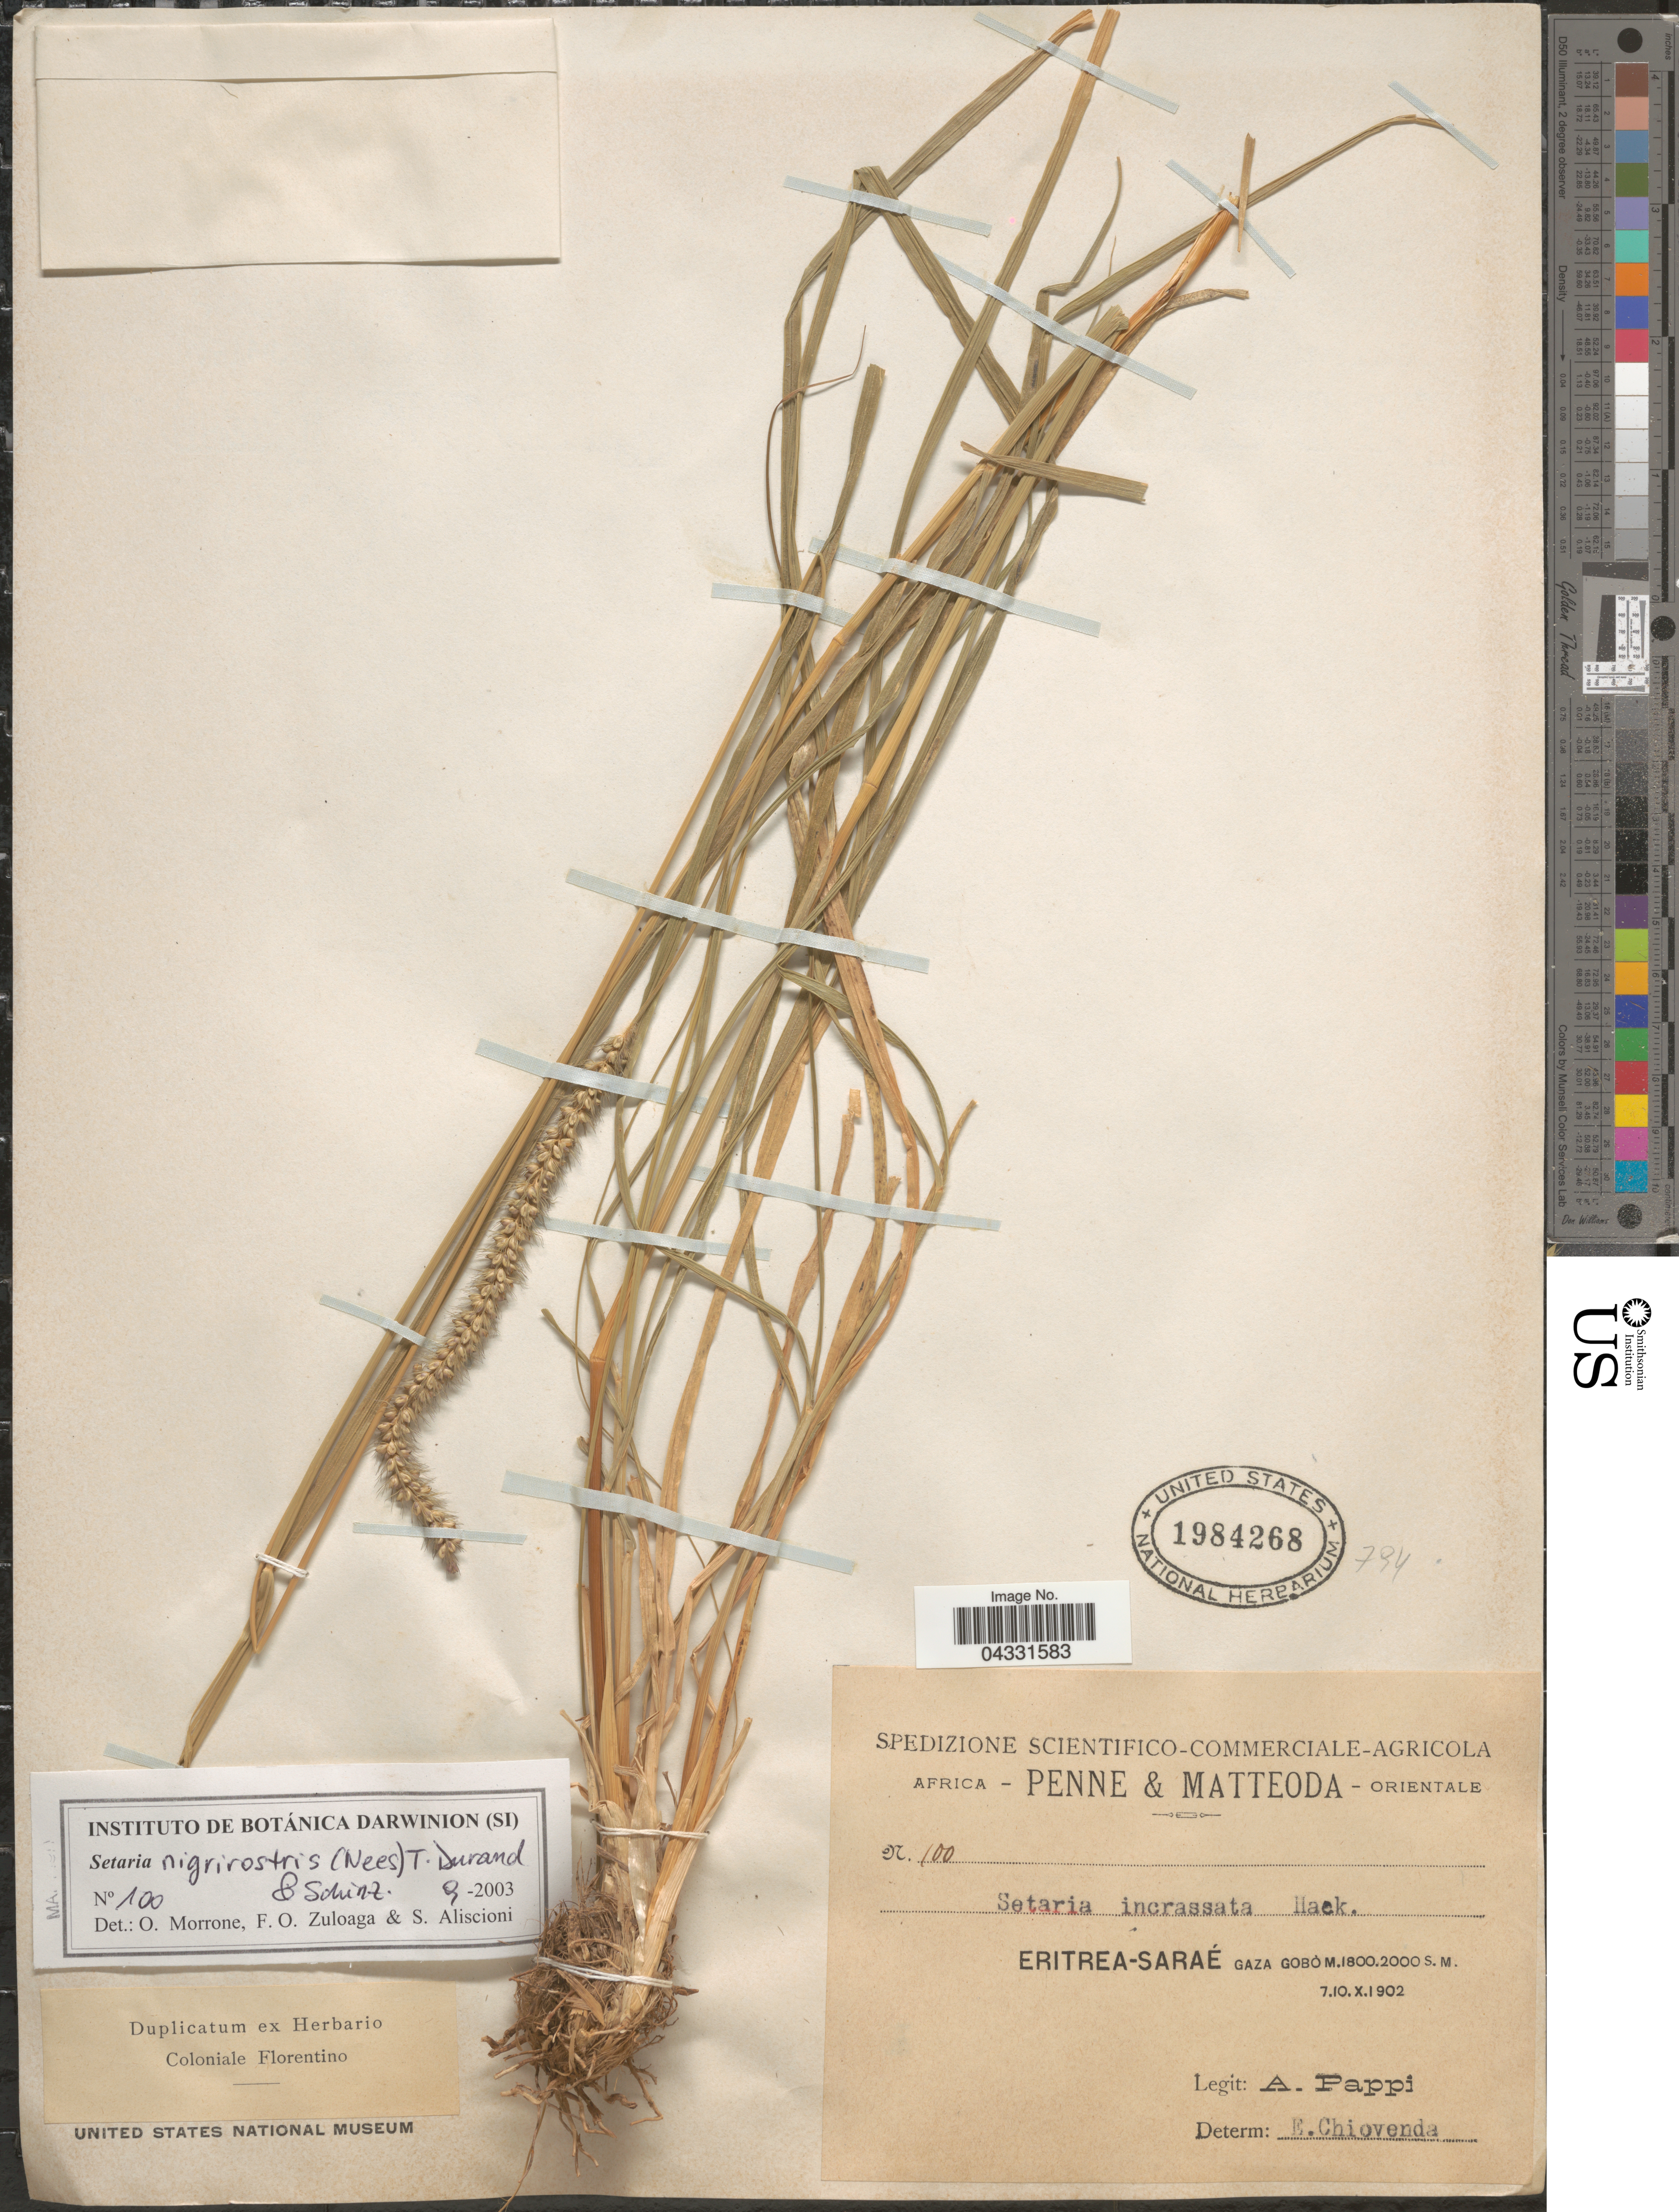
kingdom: Plantae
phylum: Tracheophyta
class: Liliopsida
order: Poales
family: Poaceae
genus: Setaria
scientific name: Setaria nigrirostris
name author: (Nees) Durand & Schinz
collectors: A. Pappi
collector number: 100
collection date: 1902-10-07/1902-10-10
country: Eritrea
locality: Africa Orientale. Saraé gaza gobò.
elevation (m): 2000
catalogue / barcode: US 1984268